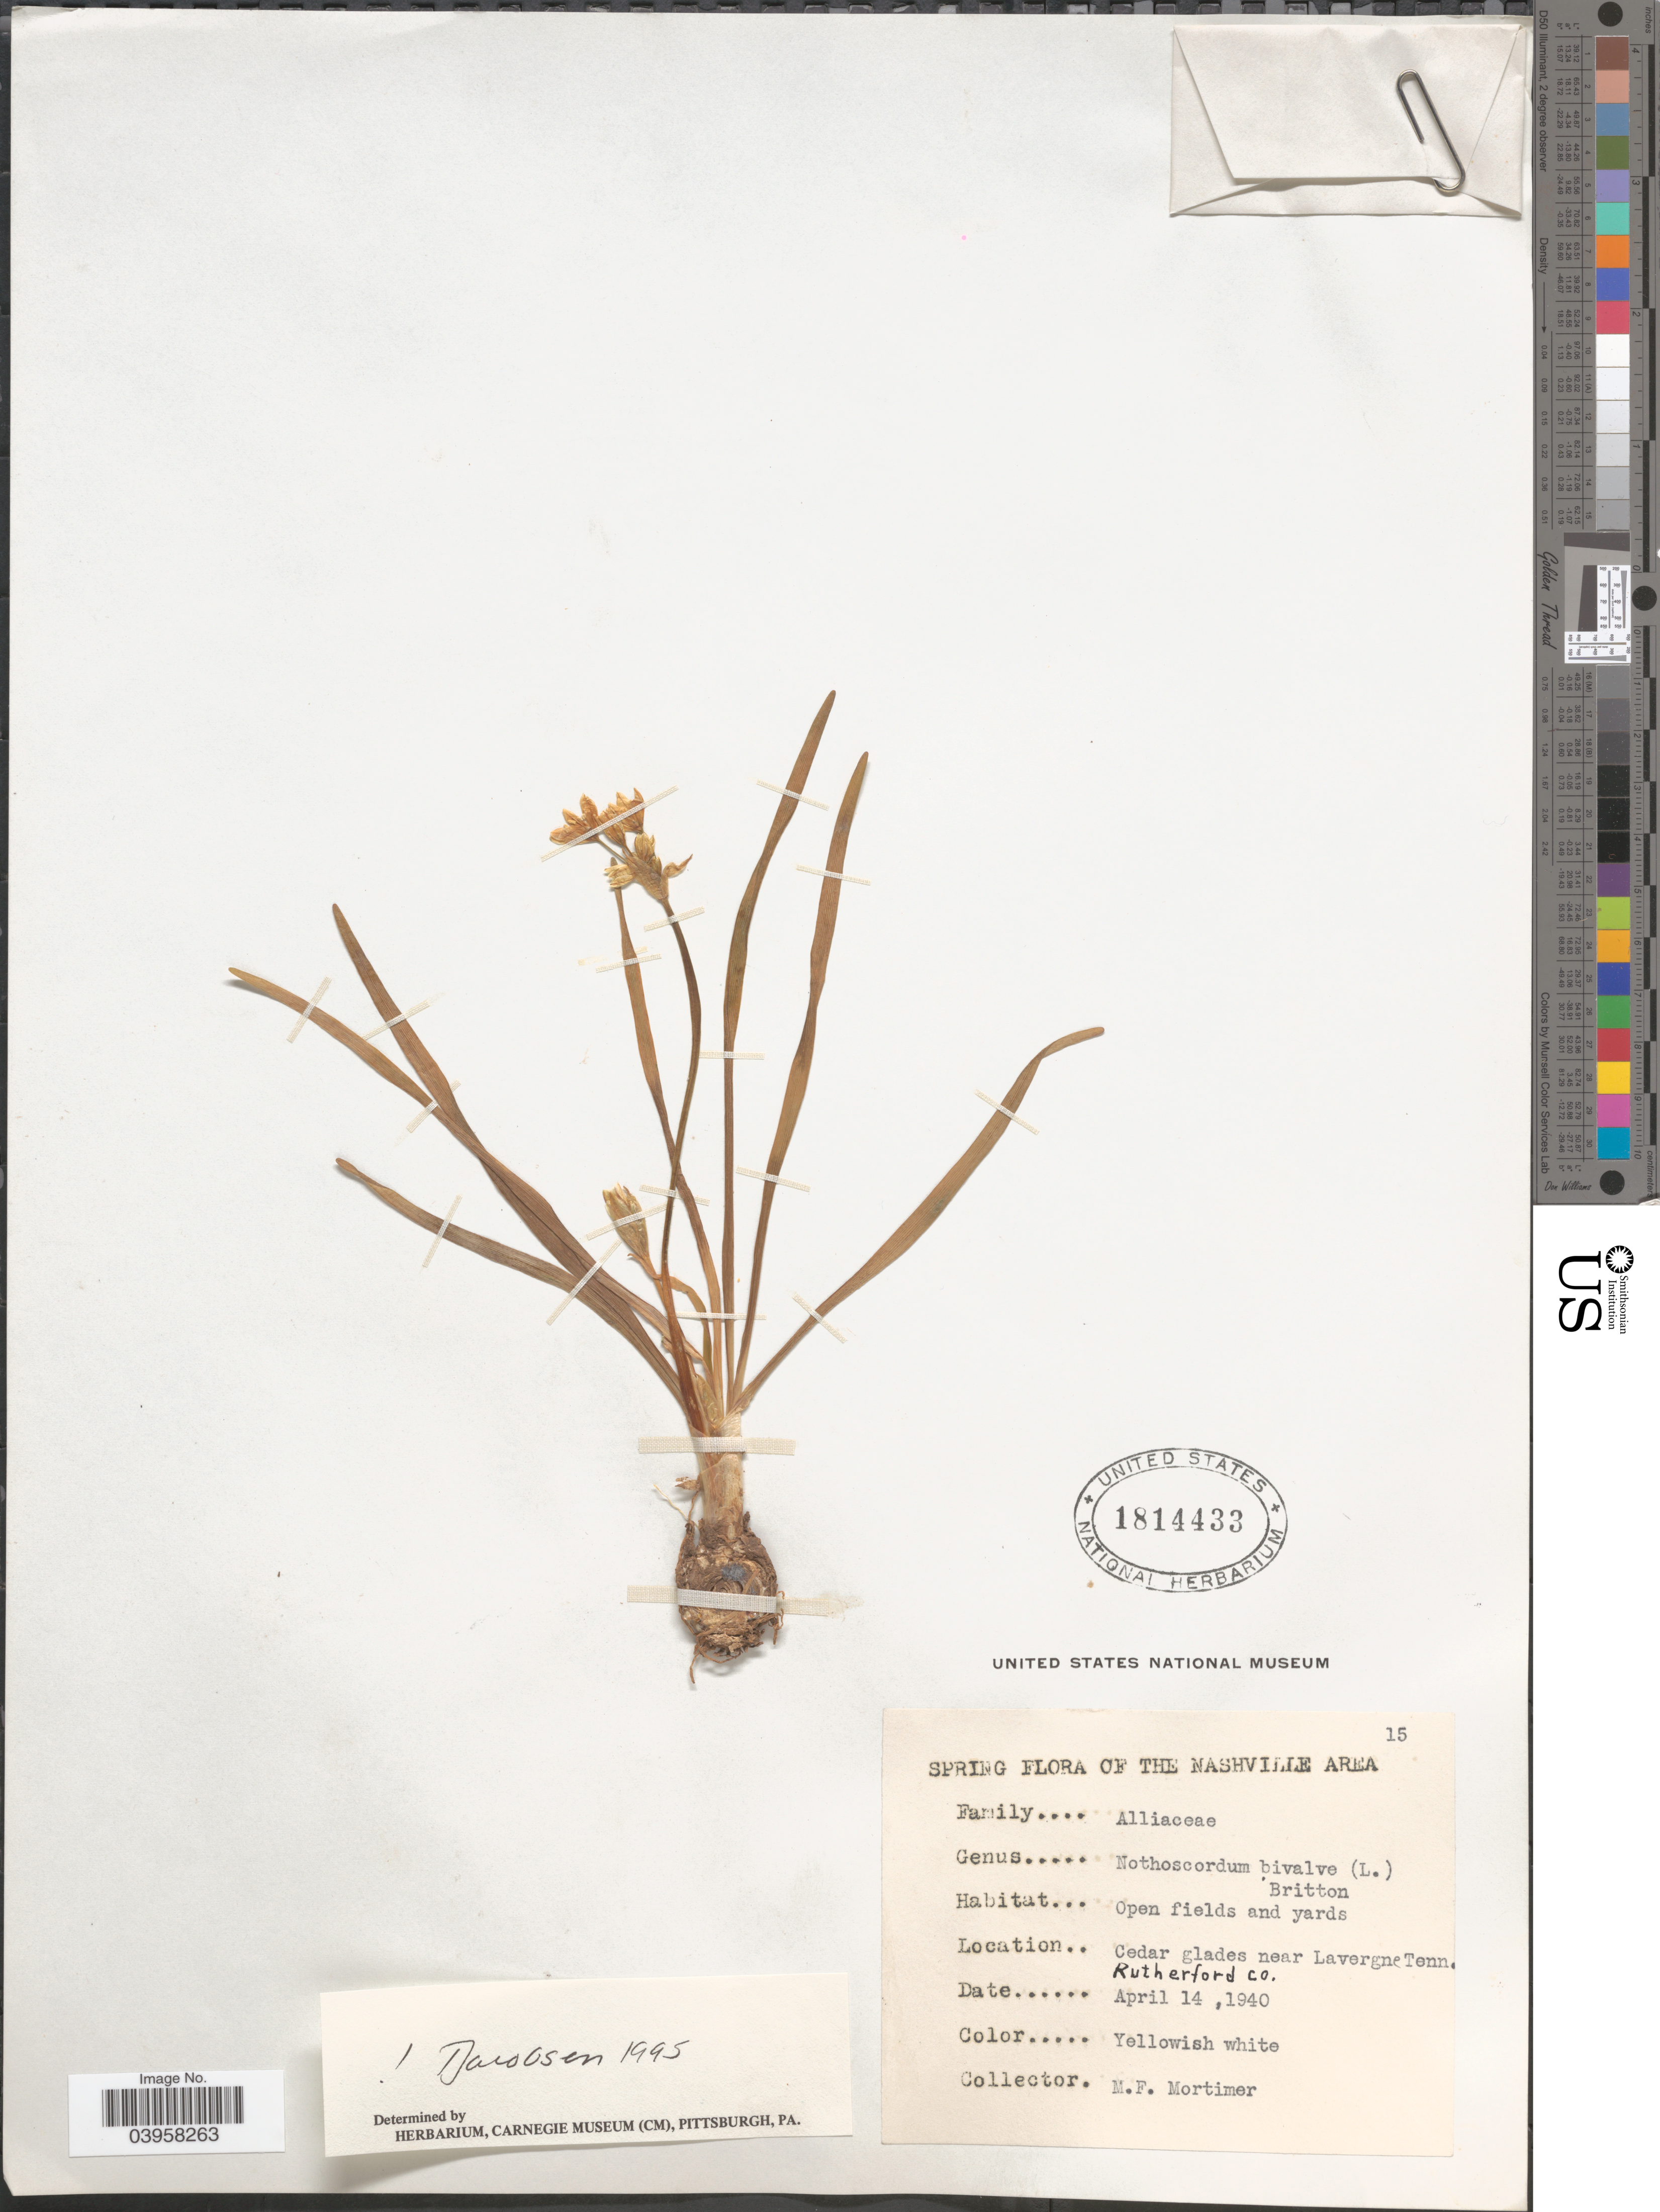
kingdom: Plantae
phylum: Tracheophyta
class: Liliopsida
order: Asparagales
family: Amaryllidaceae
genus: Nothoscordum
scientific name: Nothoscordum bivalve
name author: (L.) Britton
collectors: M. Mortimer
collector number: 15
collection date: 1940-04-14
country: United States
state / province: Tennessee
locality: Spring of the Nashville Area. Cedar glades near Lavergne. Rutherford Co.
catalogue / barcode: US 1814433